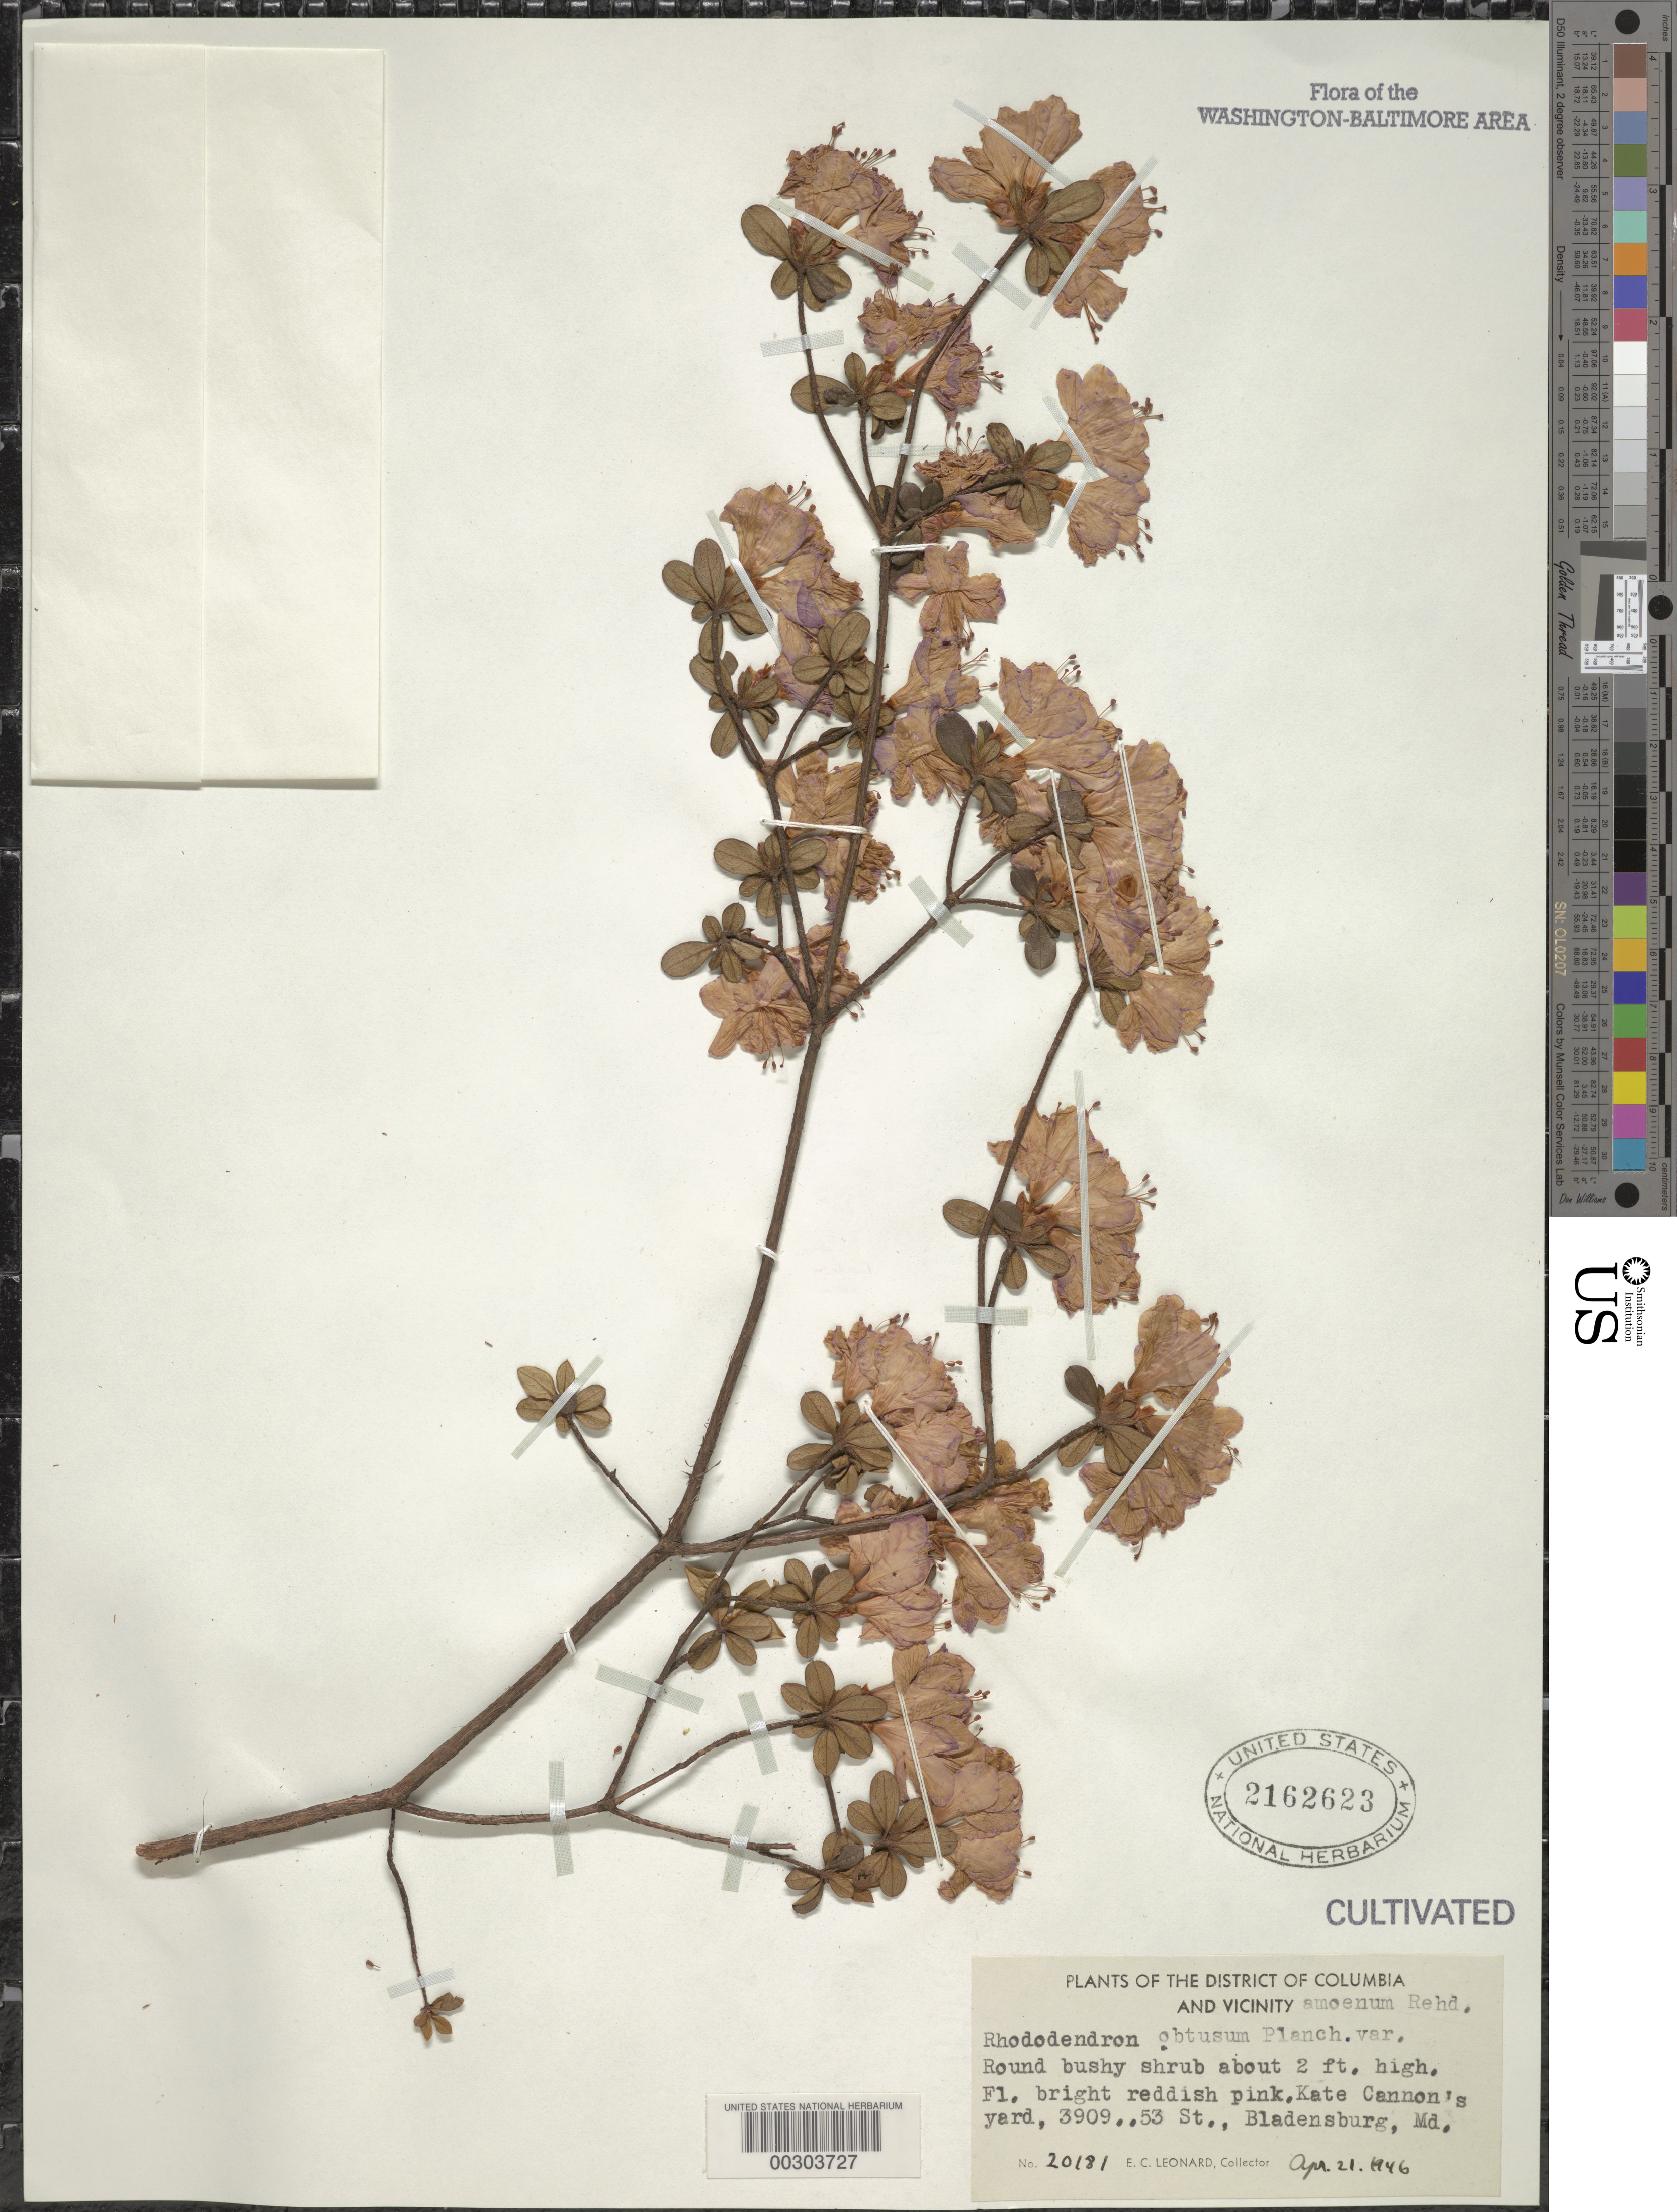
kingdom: Plantae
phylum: Tracheophyta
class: Magnoliopsida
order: Ericales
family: Ericaceae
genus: Rhododendron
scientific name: Rhododendron obtusum var. amoenum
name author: (Lindl.) Rehder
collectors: E. C. Leonard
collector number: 20181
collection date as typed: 21 Apr 1946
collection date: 1946-04-21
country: United States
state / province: Maryland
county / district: Prince George's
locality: Bladensburg, 3909 53 St, Kate Cannon's Yard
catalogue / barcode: US 2162623